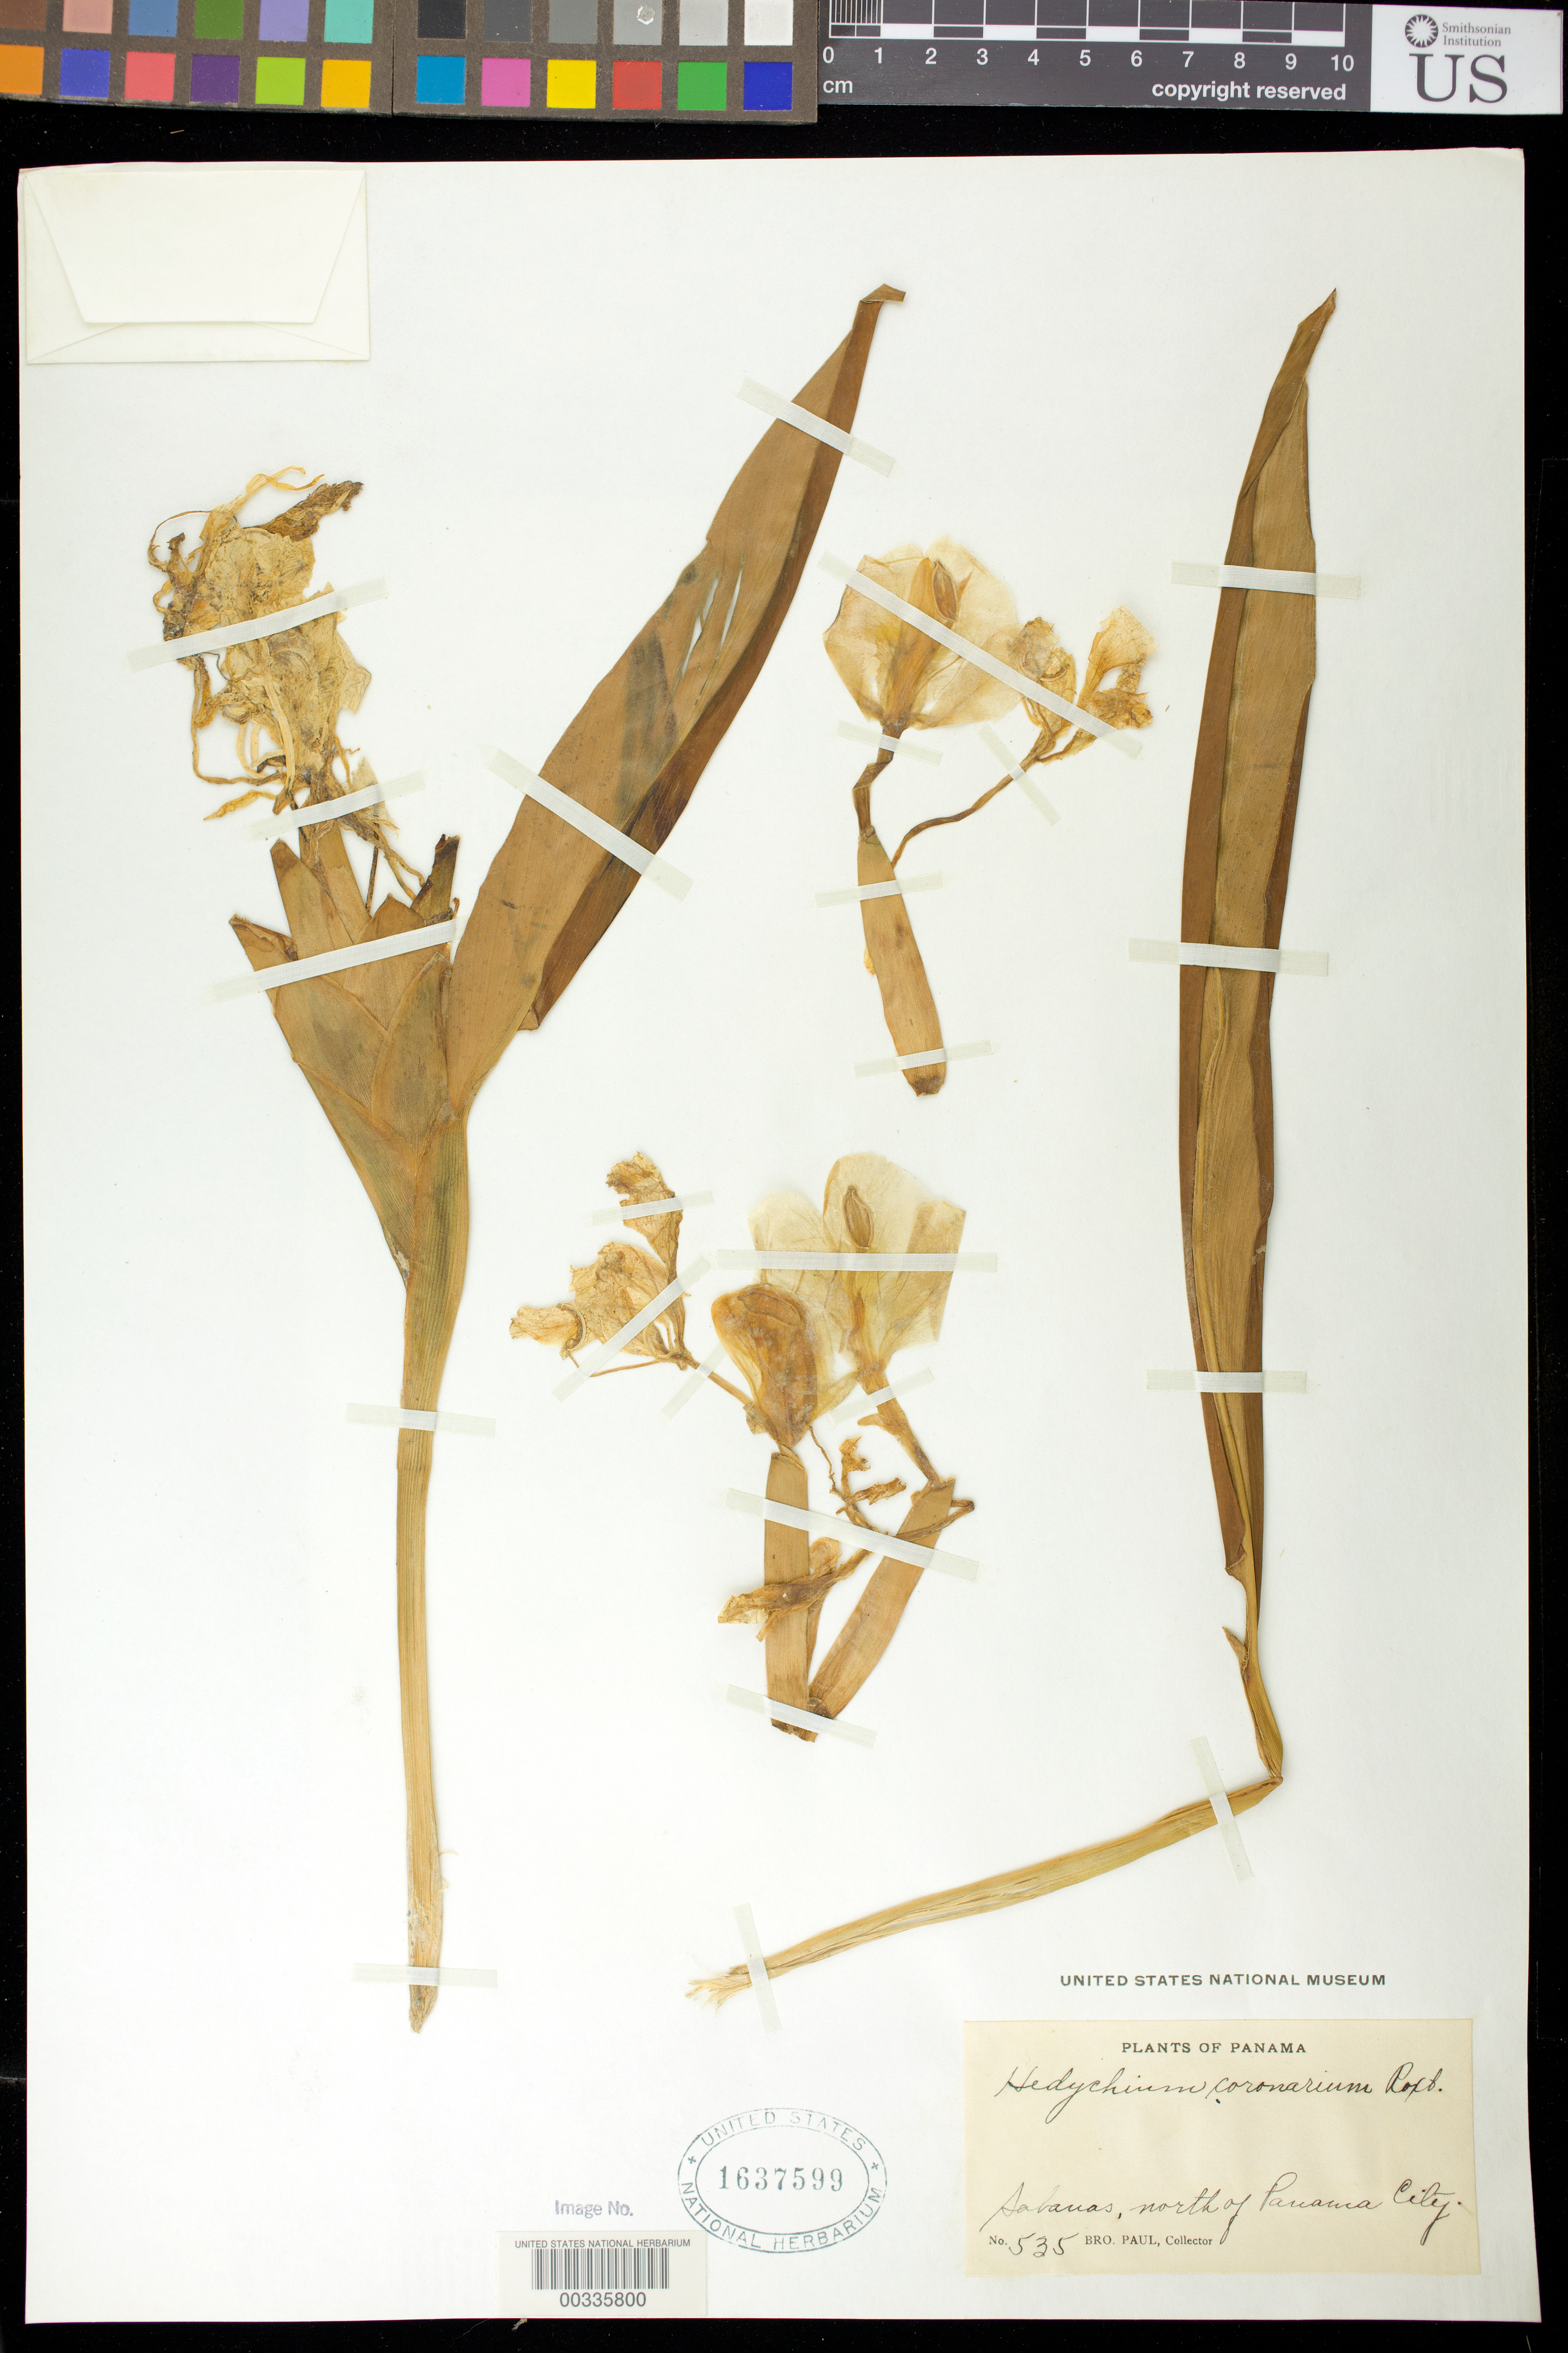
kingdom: Plantae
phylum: Tracheophyta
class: Liliopsida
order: Zingiberales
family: Zingiberaceae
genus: Hedychium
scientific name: Hedychium coronarium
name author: J. Koenig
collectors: B. Paul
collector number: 535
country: Panama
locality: Sabanas, N of Panama City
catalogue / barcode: US 1637599